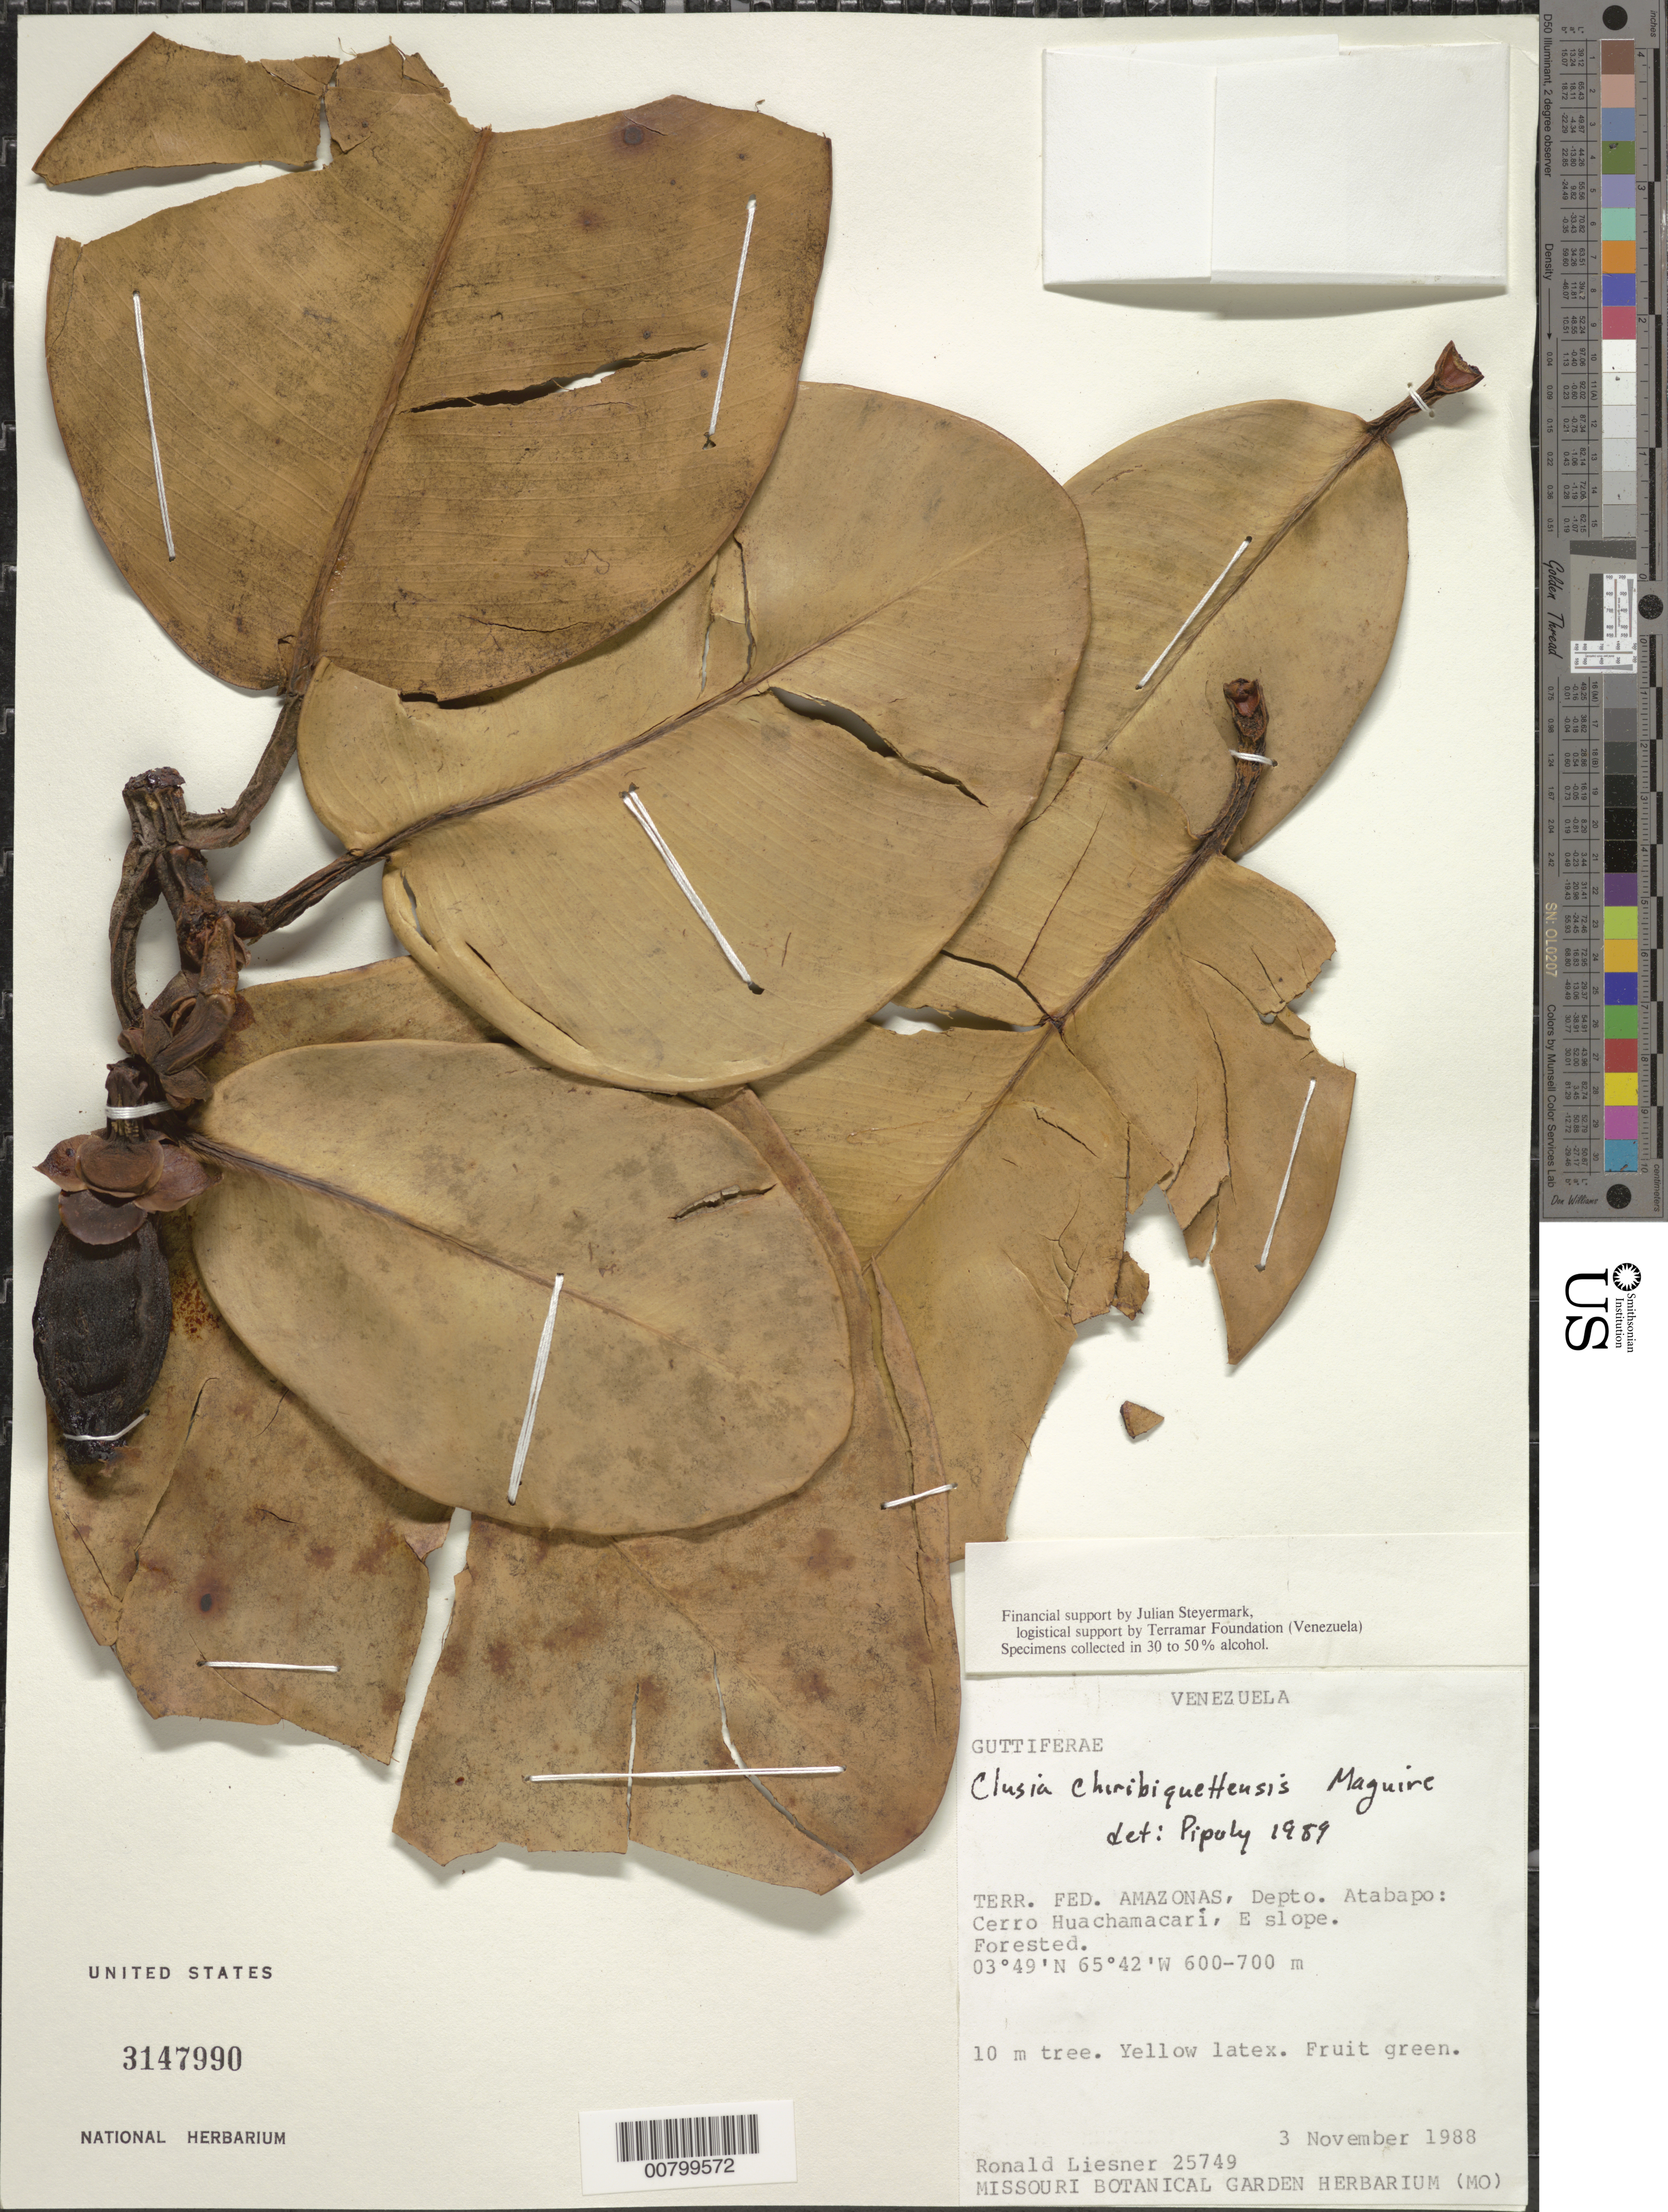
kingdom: Plantae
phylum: Tracheophyta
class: Magnoliopsida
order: Malpighiales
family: Clusiaceae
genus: Clusia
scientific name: Clusia chiribiquetensis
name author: Maguire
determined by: Pipoly, J. J., III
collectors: R. L. Liesner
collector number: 25749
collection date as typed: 3-Nov-88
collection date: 1988-11-03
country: Venezuela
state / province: Amazonas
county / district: Atabapo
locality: Cerro Huachamacari, E slope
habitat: Forested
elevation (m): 600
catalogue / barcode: US 3147990